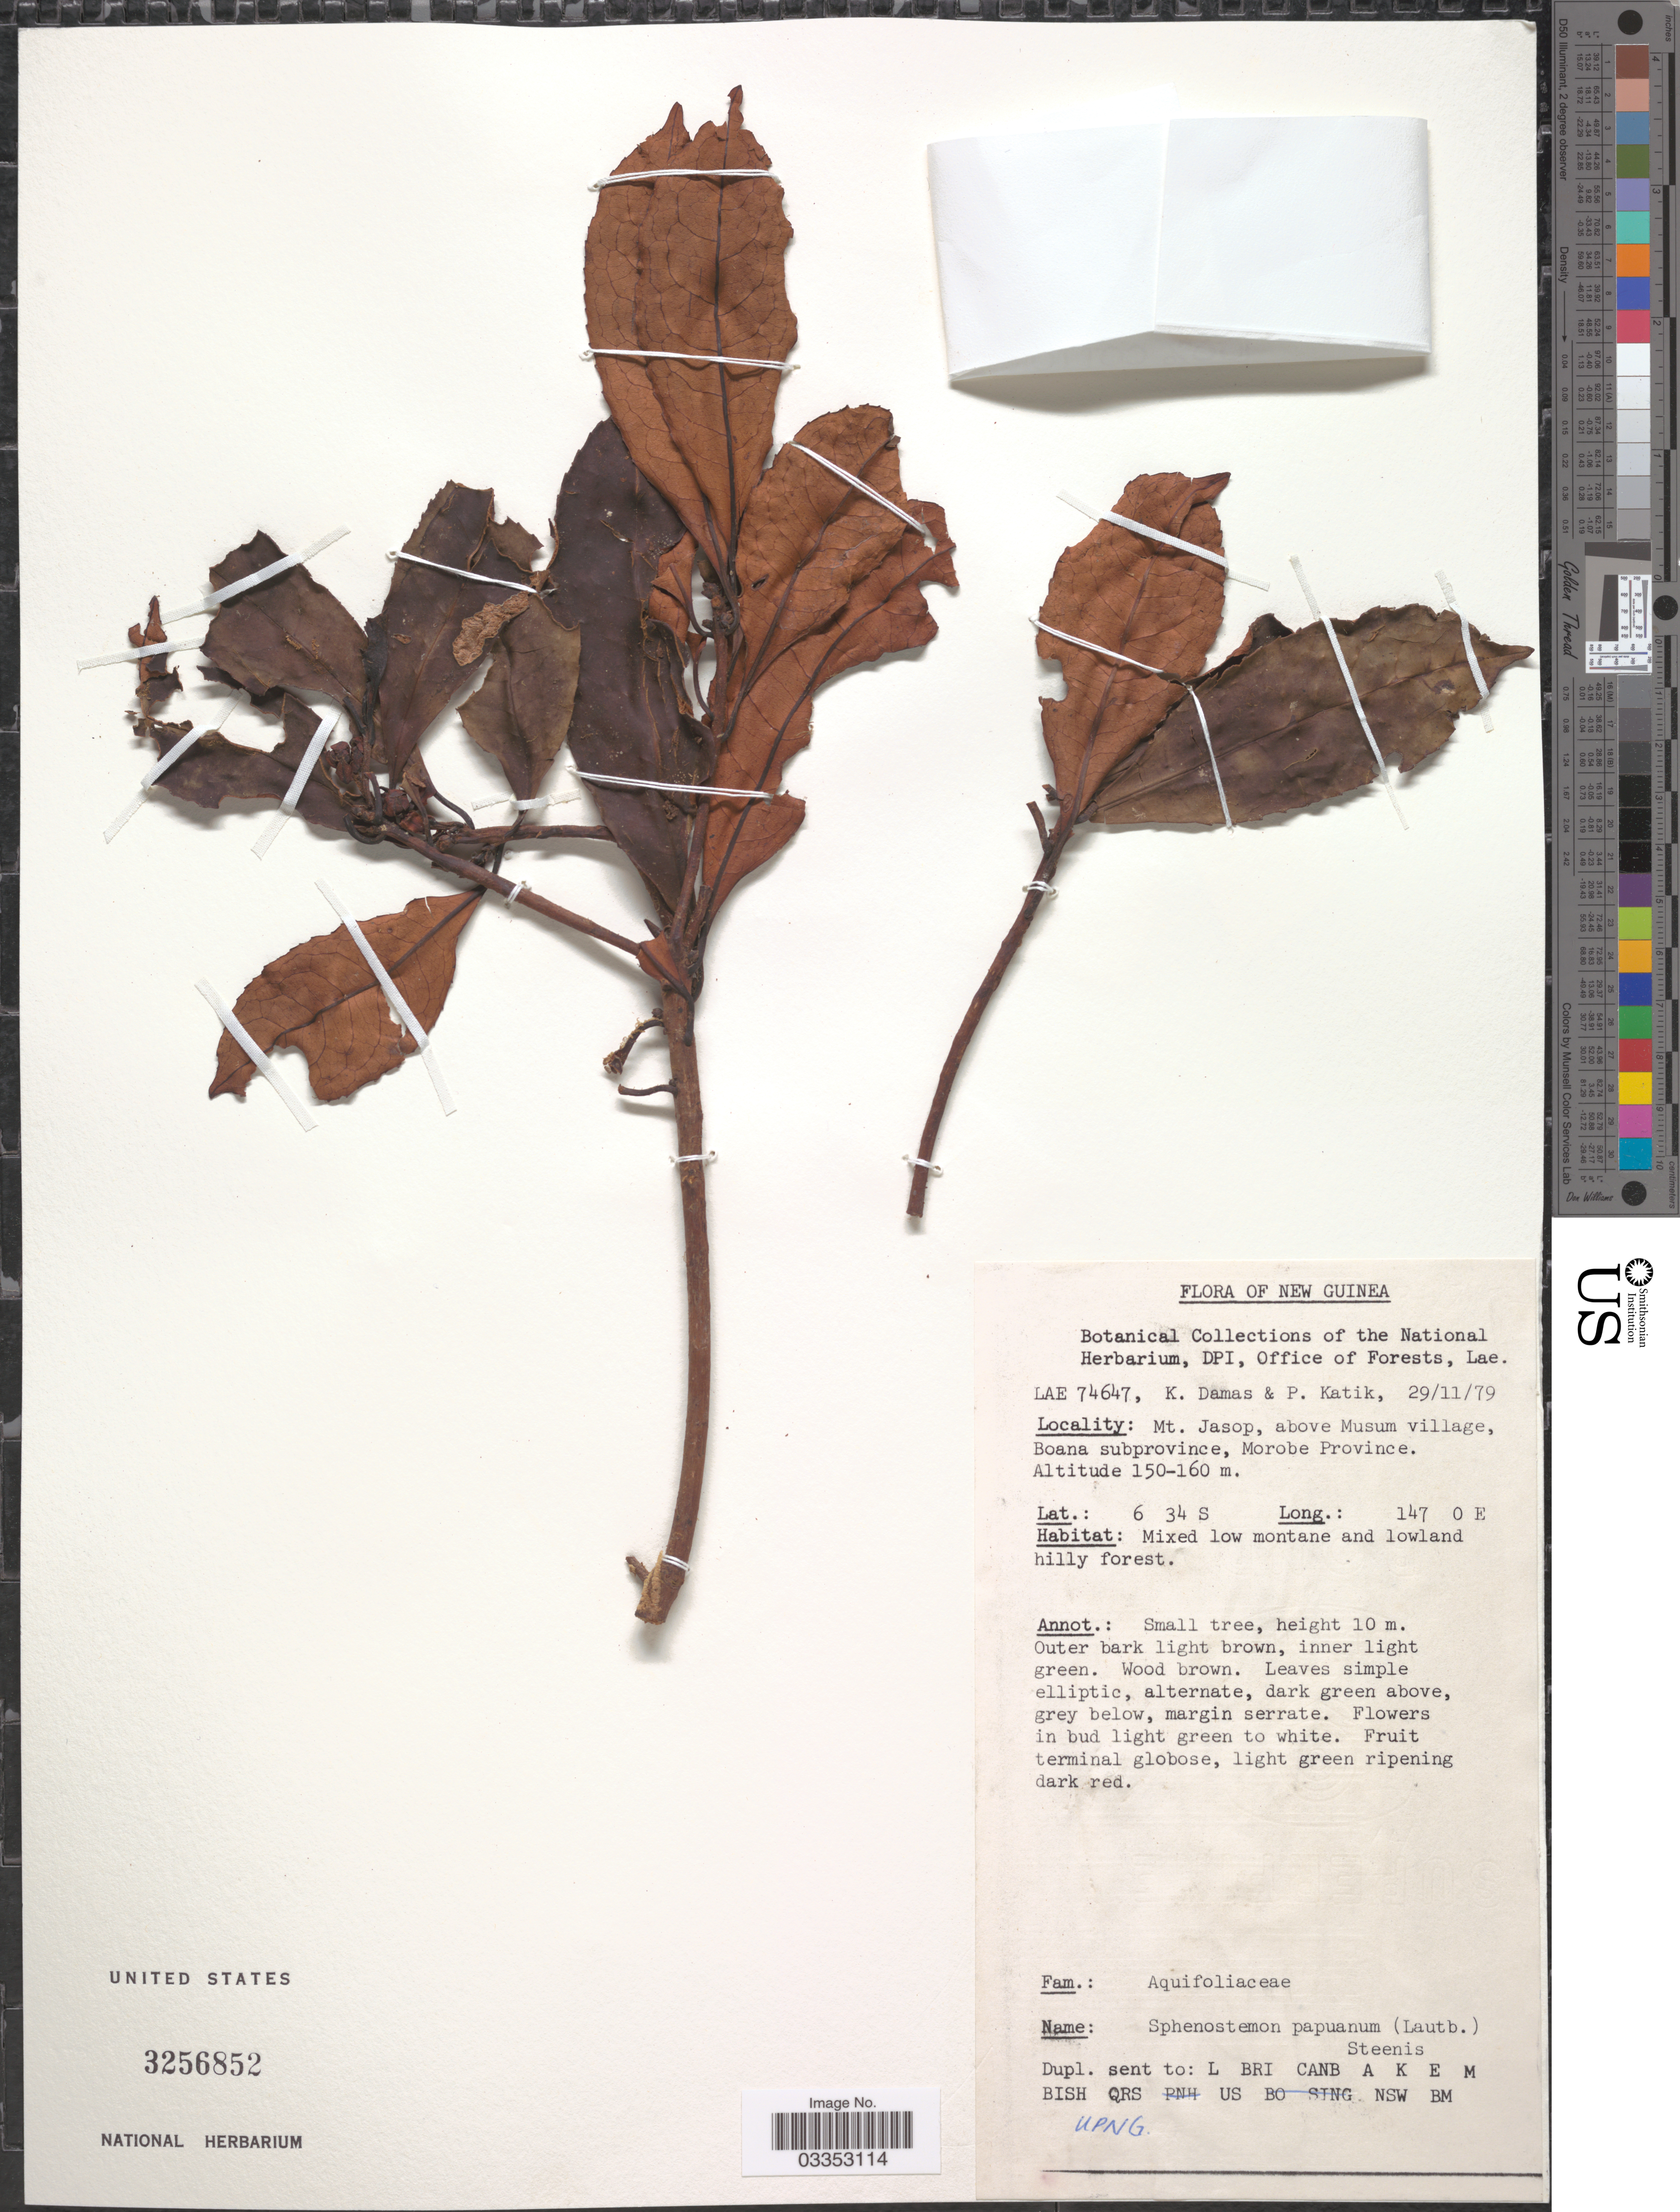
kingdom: Plantae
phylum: Tracheophyta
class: Magnoliopsida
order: Paracryphiales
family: Paracryphiaceae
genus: Sphenostemon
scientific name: Sphenostemon papuanus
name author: (Lauterb.) Steenis & Erdtm.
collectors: K. Damas & P. Katik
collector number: LAE 74647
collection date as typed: Transcribed d/m/y: 29/11/79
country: Papua New Guinea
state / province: Morobe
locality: New Guinea. Mt. Jasop, above Musum village, Boana subprovince.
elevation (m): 150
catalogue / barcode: US 3256852